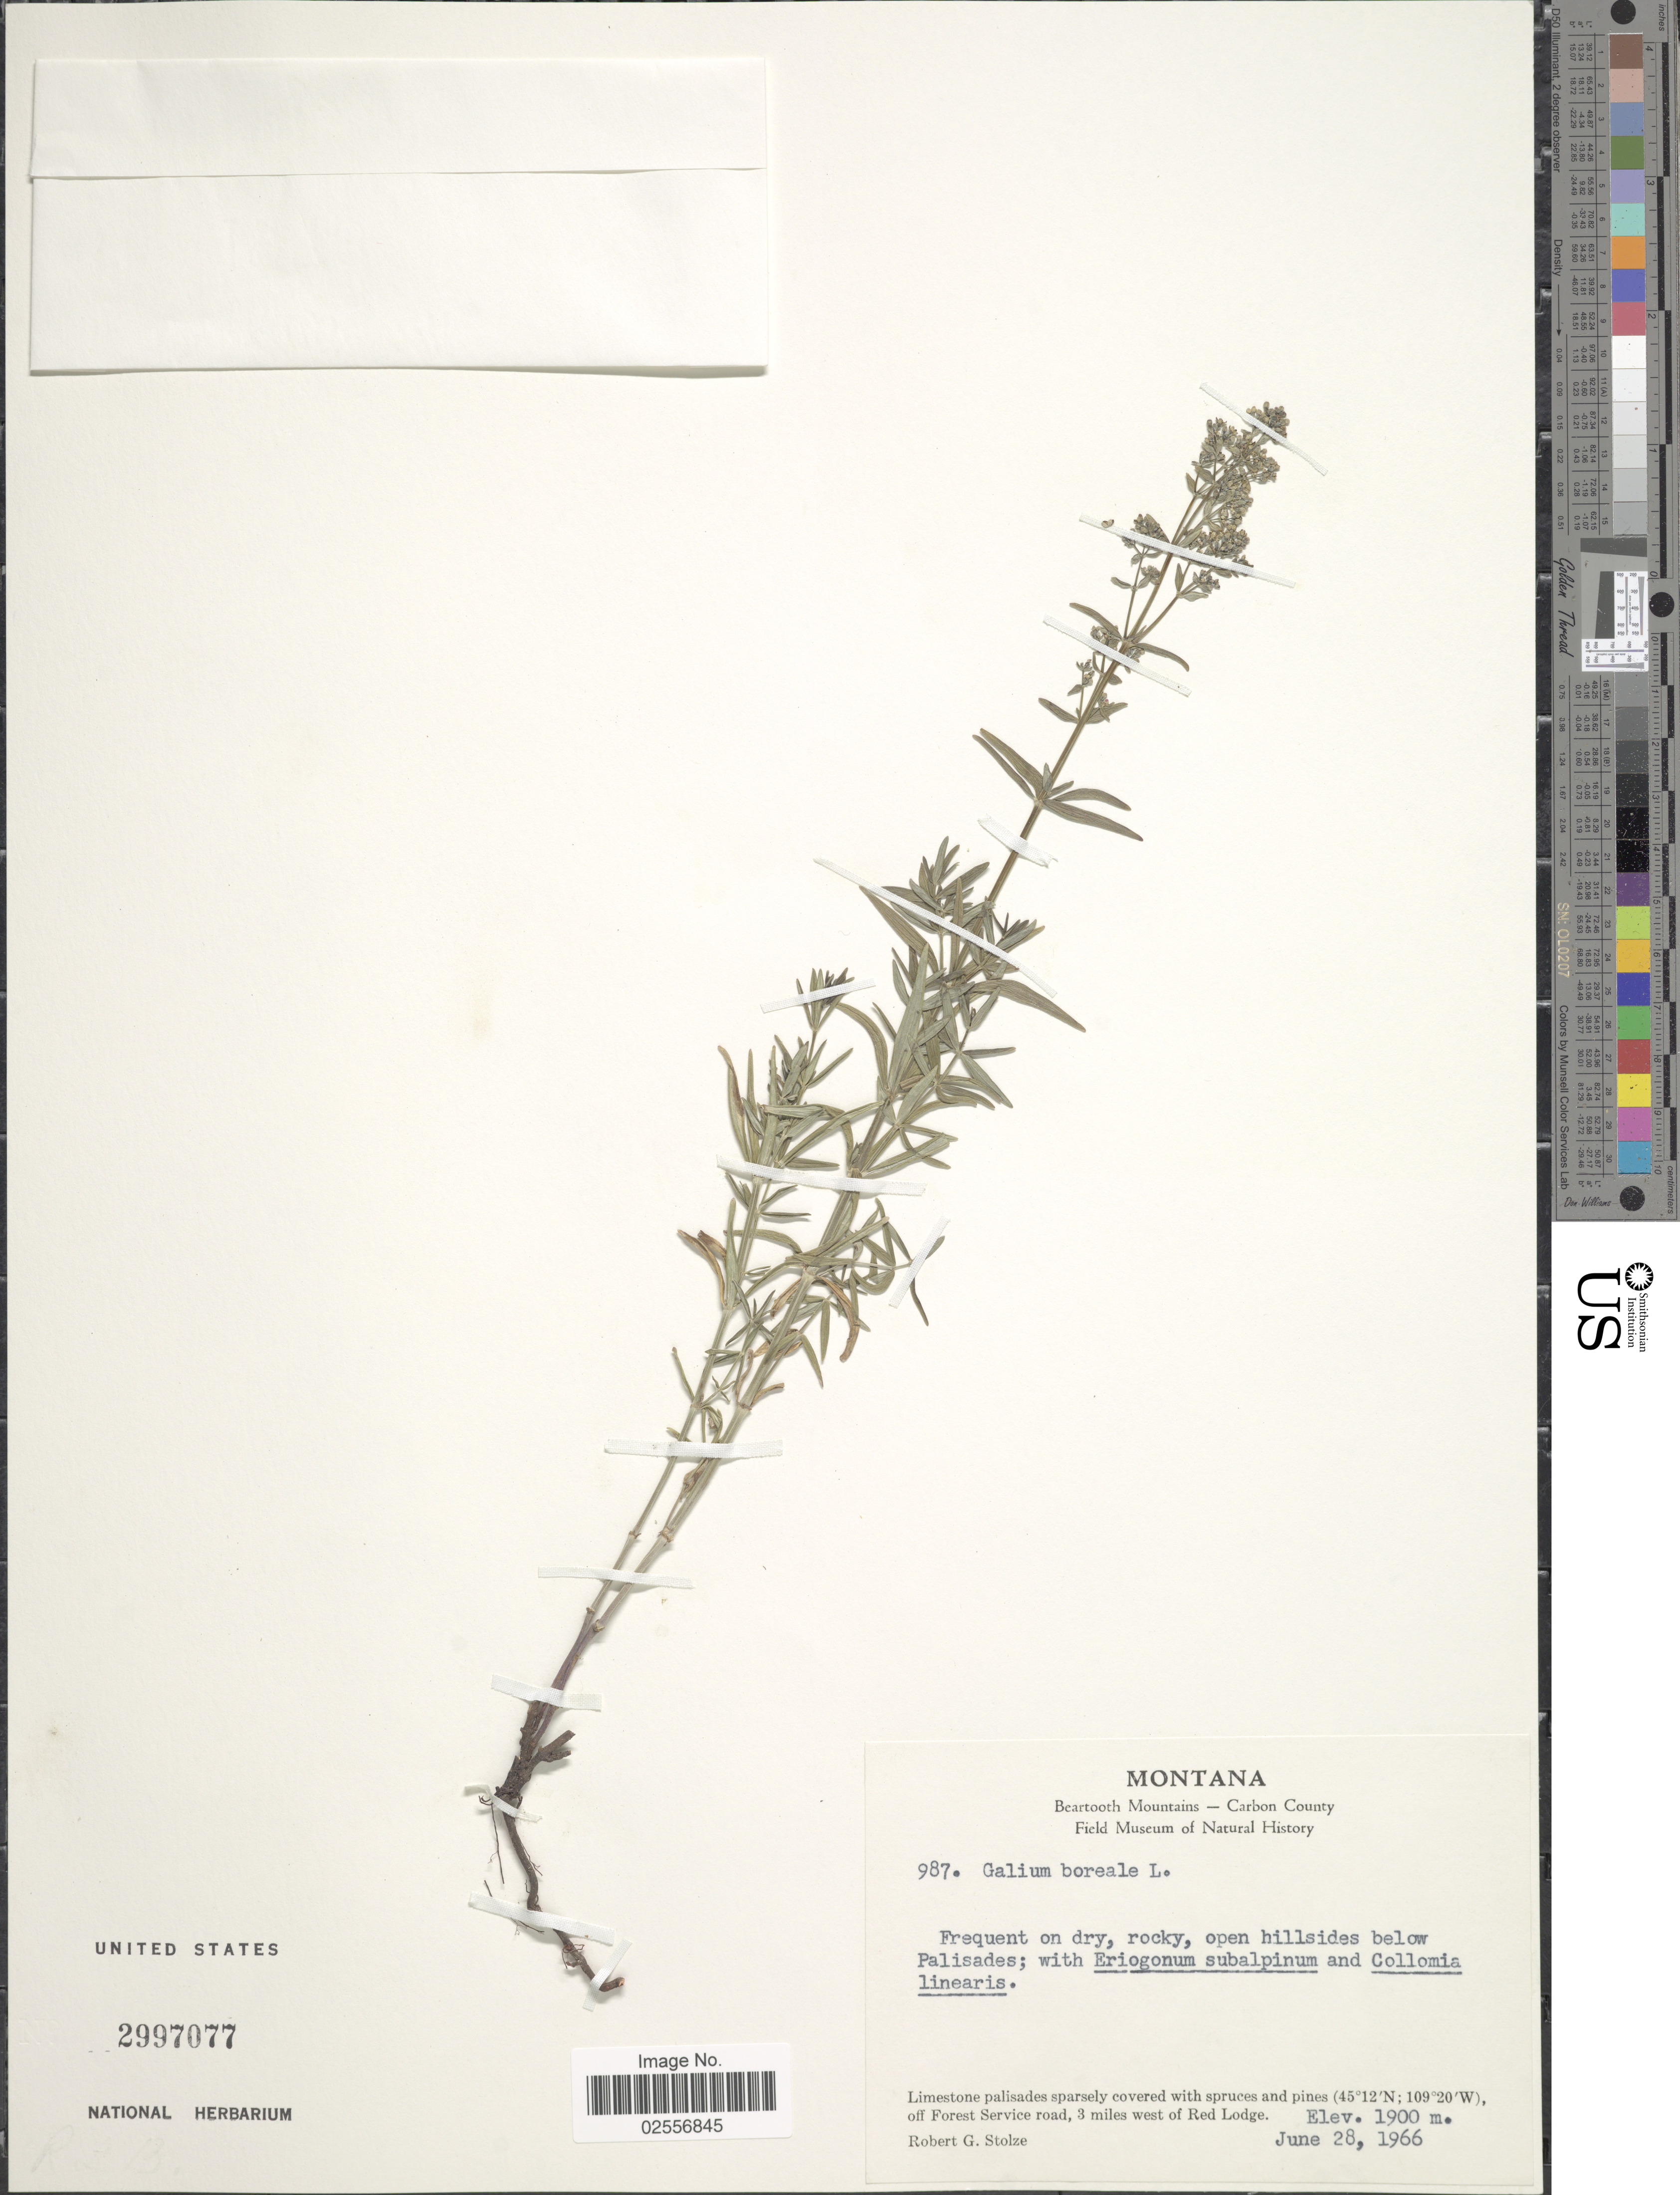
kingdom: Plantae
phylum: Tracheophyta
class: Magnoliopsida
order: Gentianales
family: Rubiaceae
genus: Galium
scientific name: Galium boreale L.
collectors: R. G. Stolze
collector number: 987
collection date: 1966-06-28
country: United States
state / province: Montana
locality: Open hillsides below Palisades, off Forest Service Road, 3 miles west of Red Lodge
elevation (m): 1900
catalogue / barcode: US 2997077